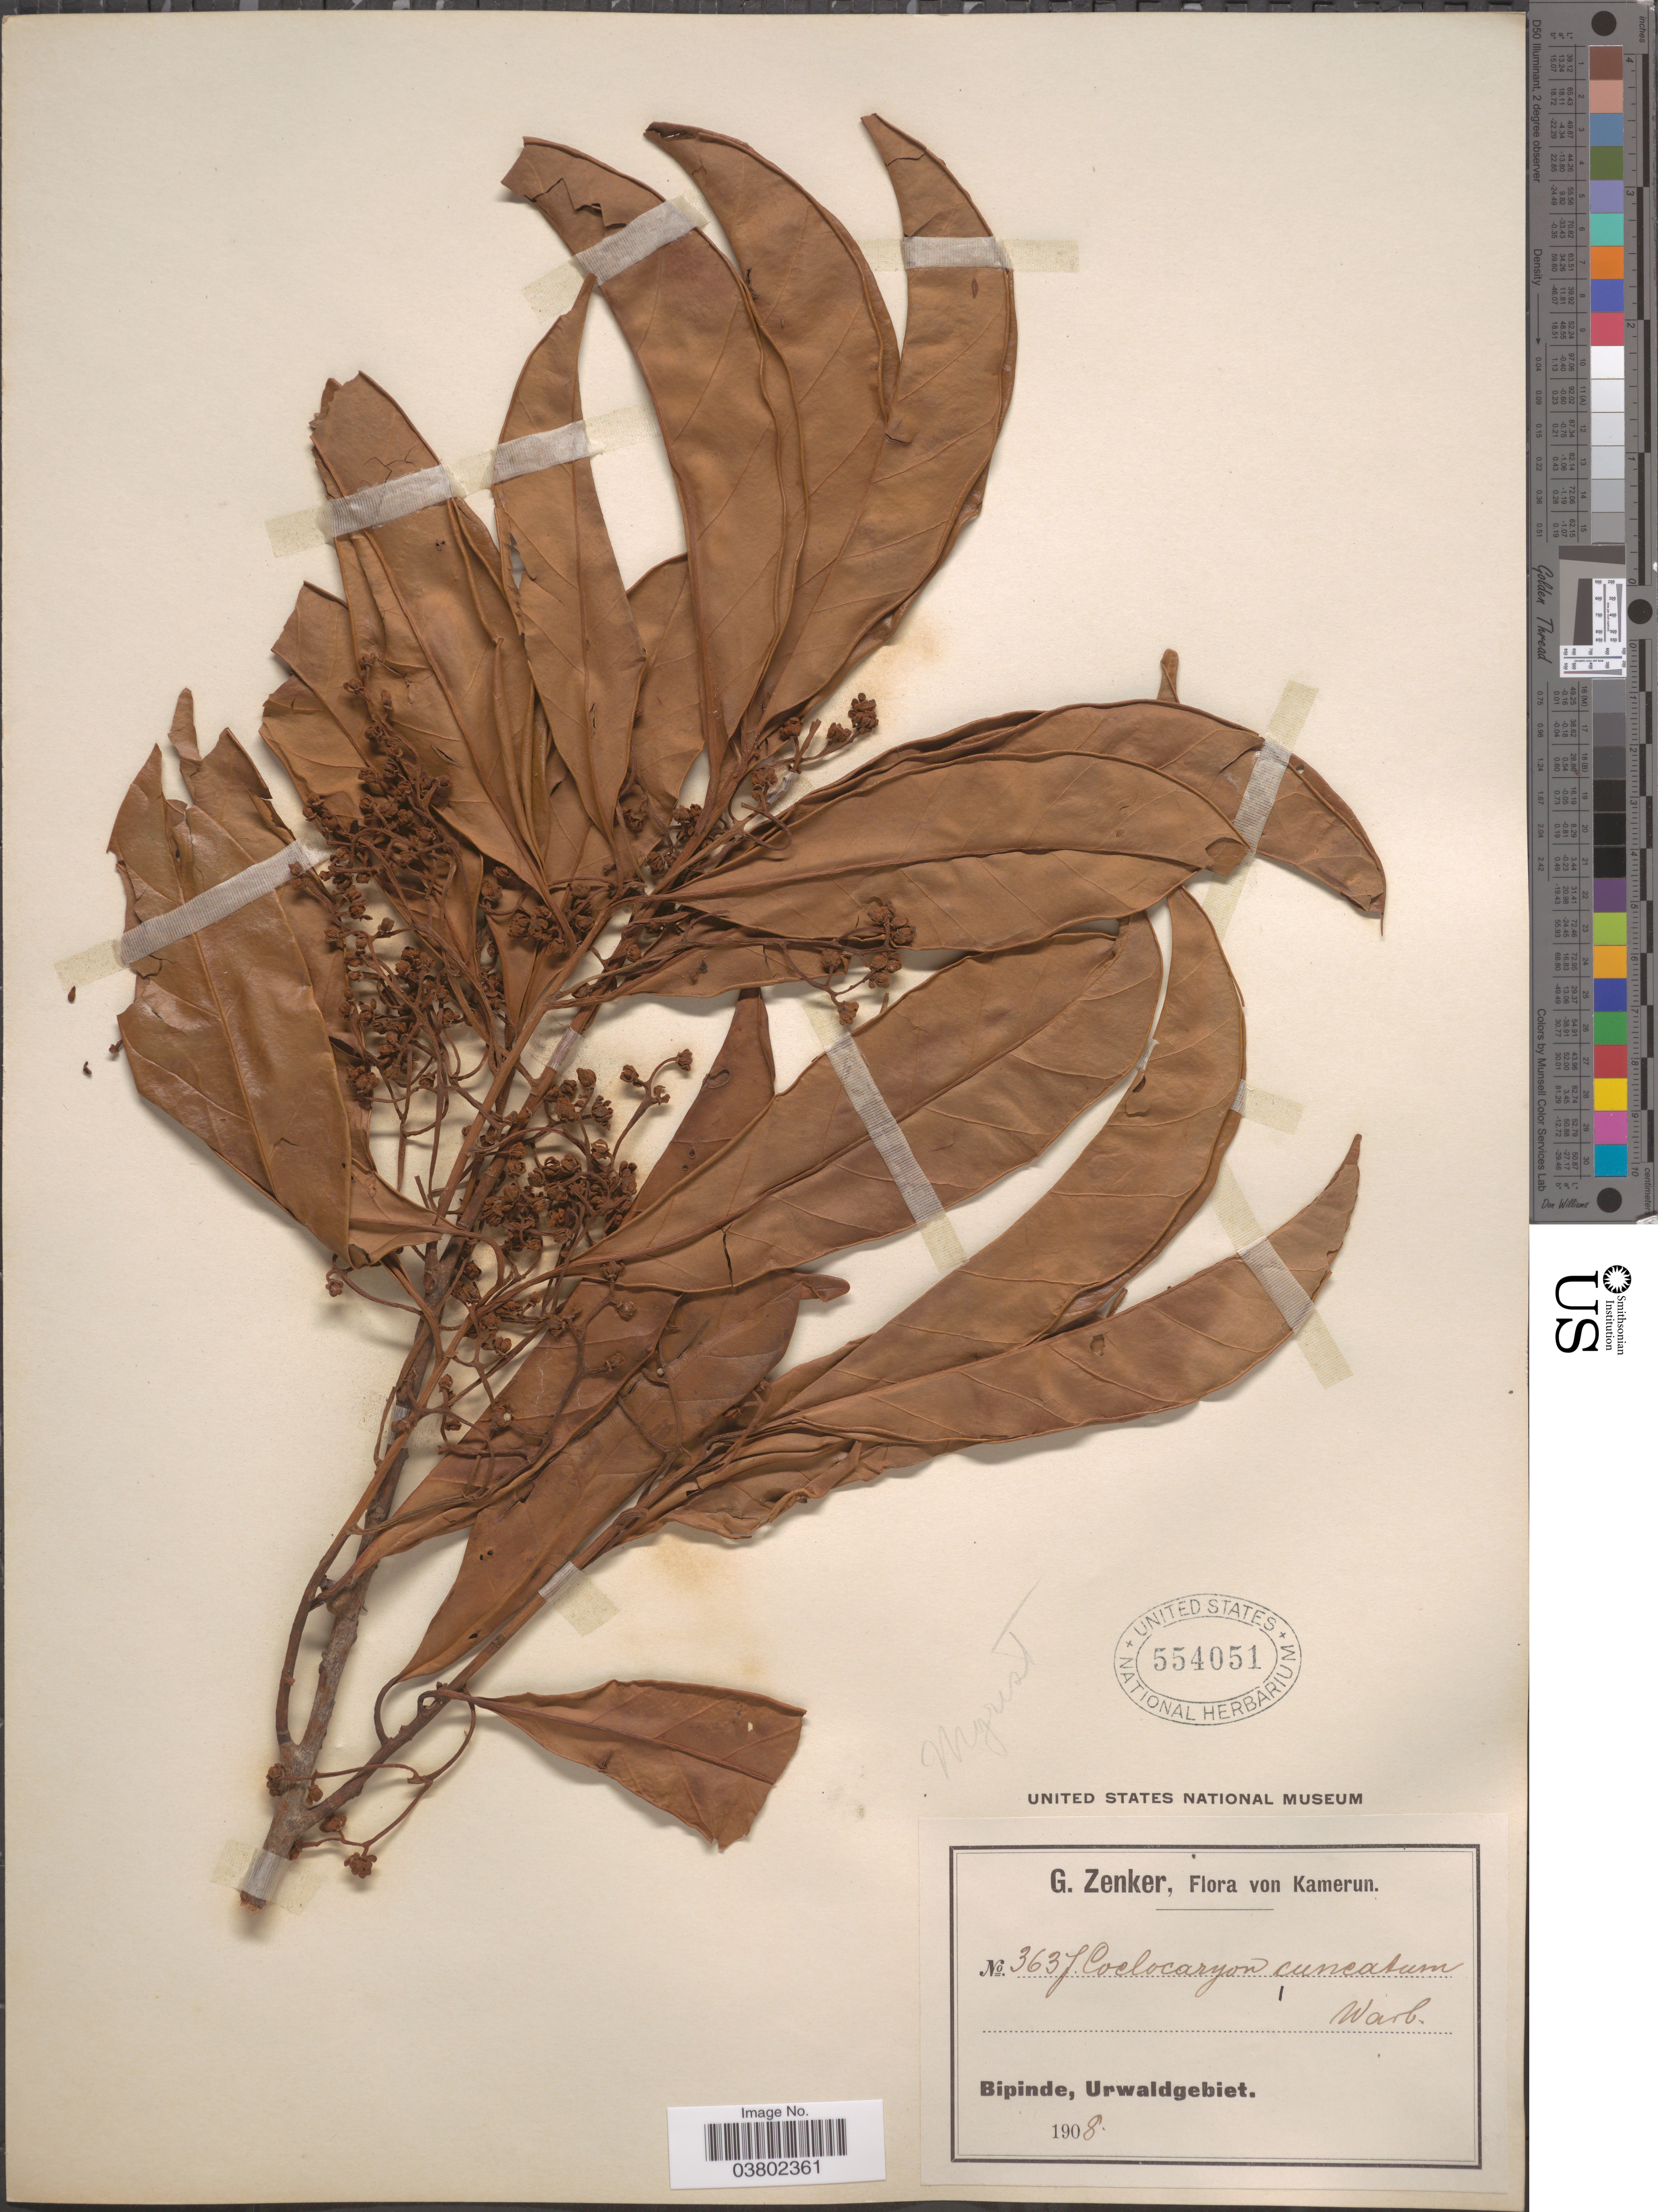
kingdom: Plantae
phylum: Tracheophyta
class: Magnoliopsida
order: Magnoliales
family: Myristicaceae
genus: Coelocaryon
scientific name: Coelocaryon cuneatum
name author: Warb.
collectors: G. A. Zenker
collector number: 363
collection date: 1908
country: Cameroon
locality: Kamerun. Bipinde, Urwaldgebiet.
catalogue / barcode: US 554051